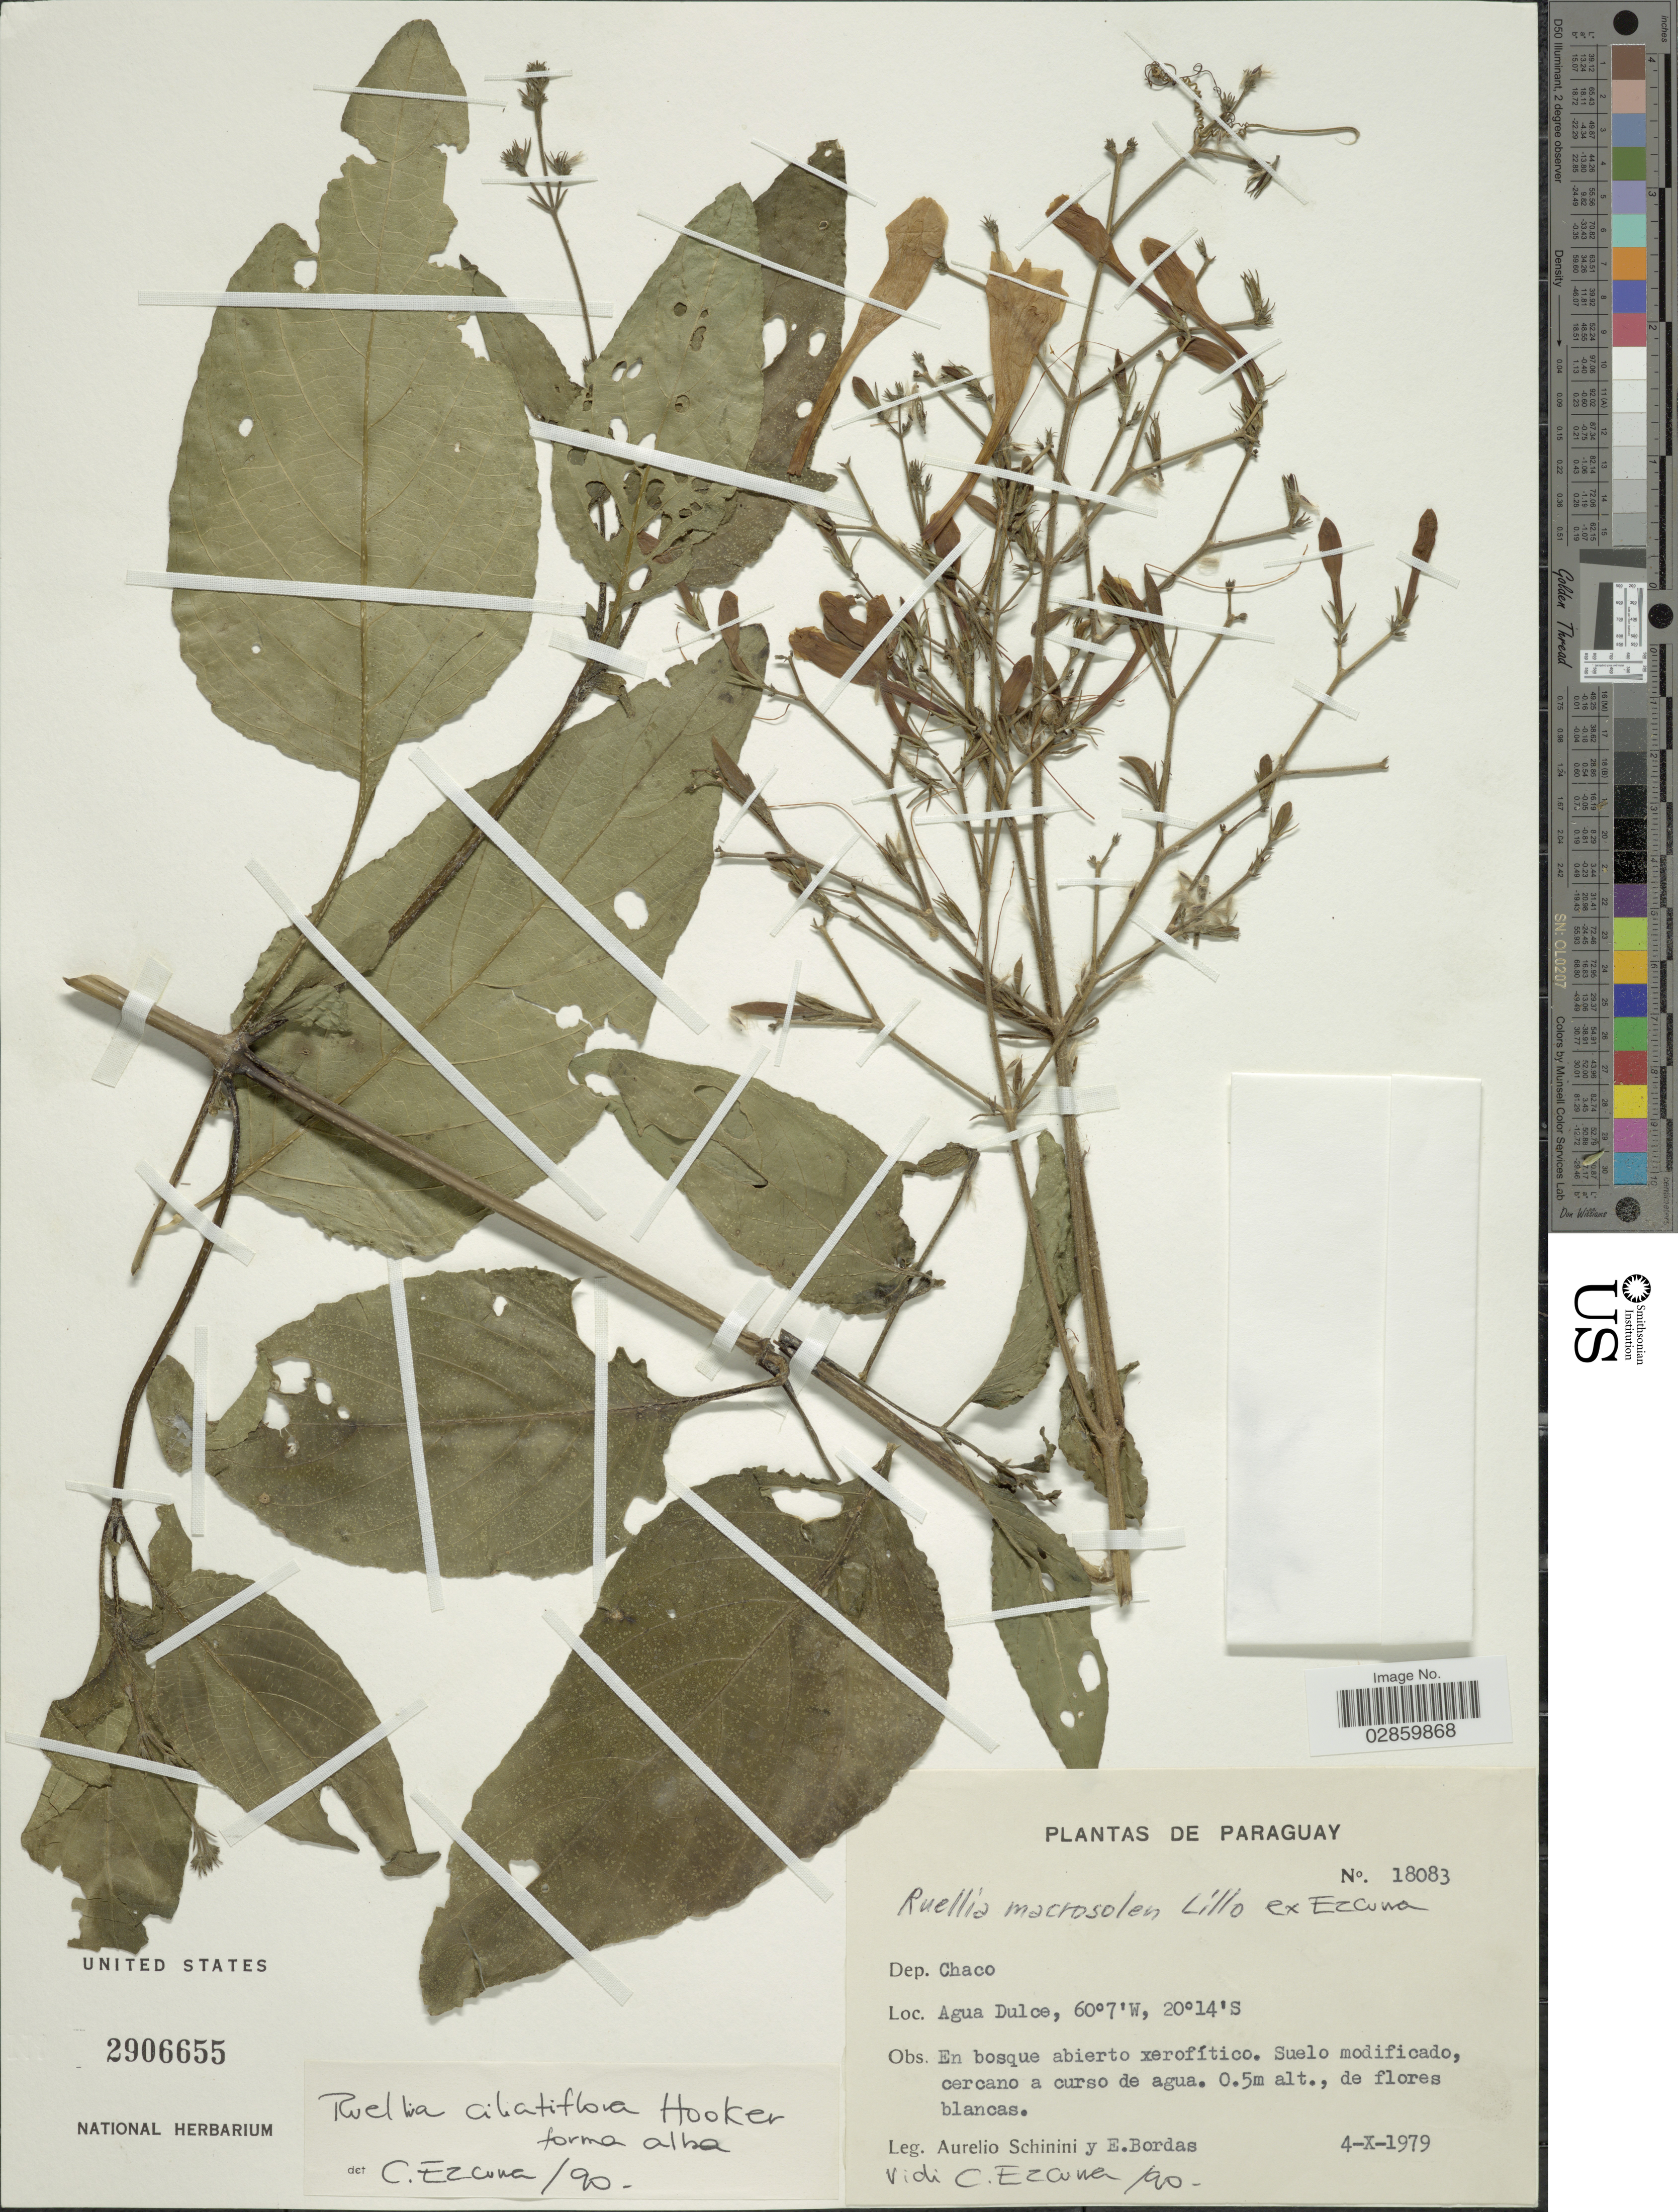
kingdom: Plantae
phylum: Tracheophyta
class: Magnoliopsida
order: Lamiales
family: Acanthaceae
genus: Ruellia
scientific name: Ruellia ciliatiflora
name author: Hook.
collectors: A. Schinini & E. Bordas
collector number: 18083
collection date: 1979-10-04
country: Argentina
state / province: Chaco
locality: Dep. Chaco. Agua Dulce.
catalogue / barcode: US 2906655